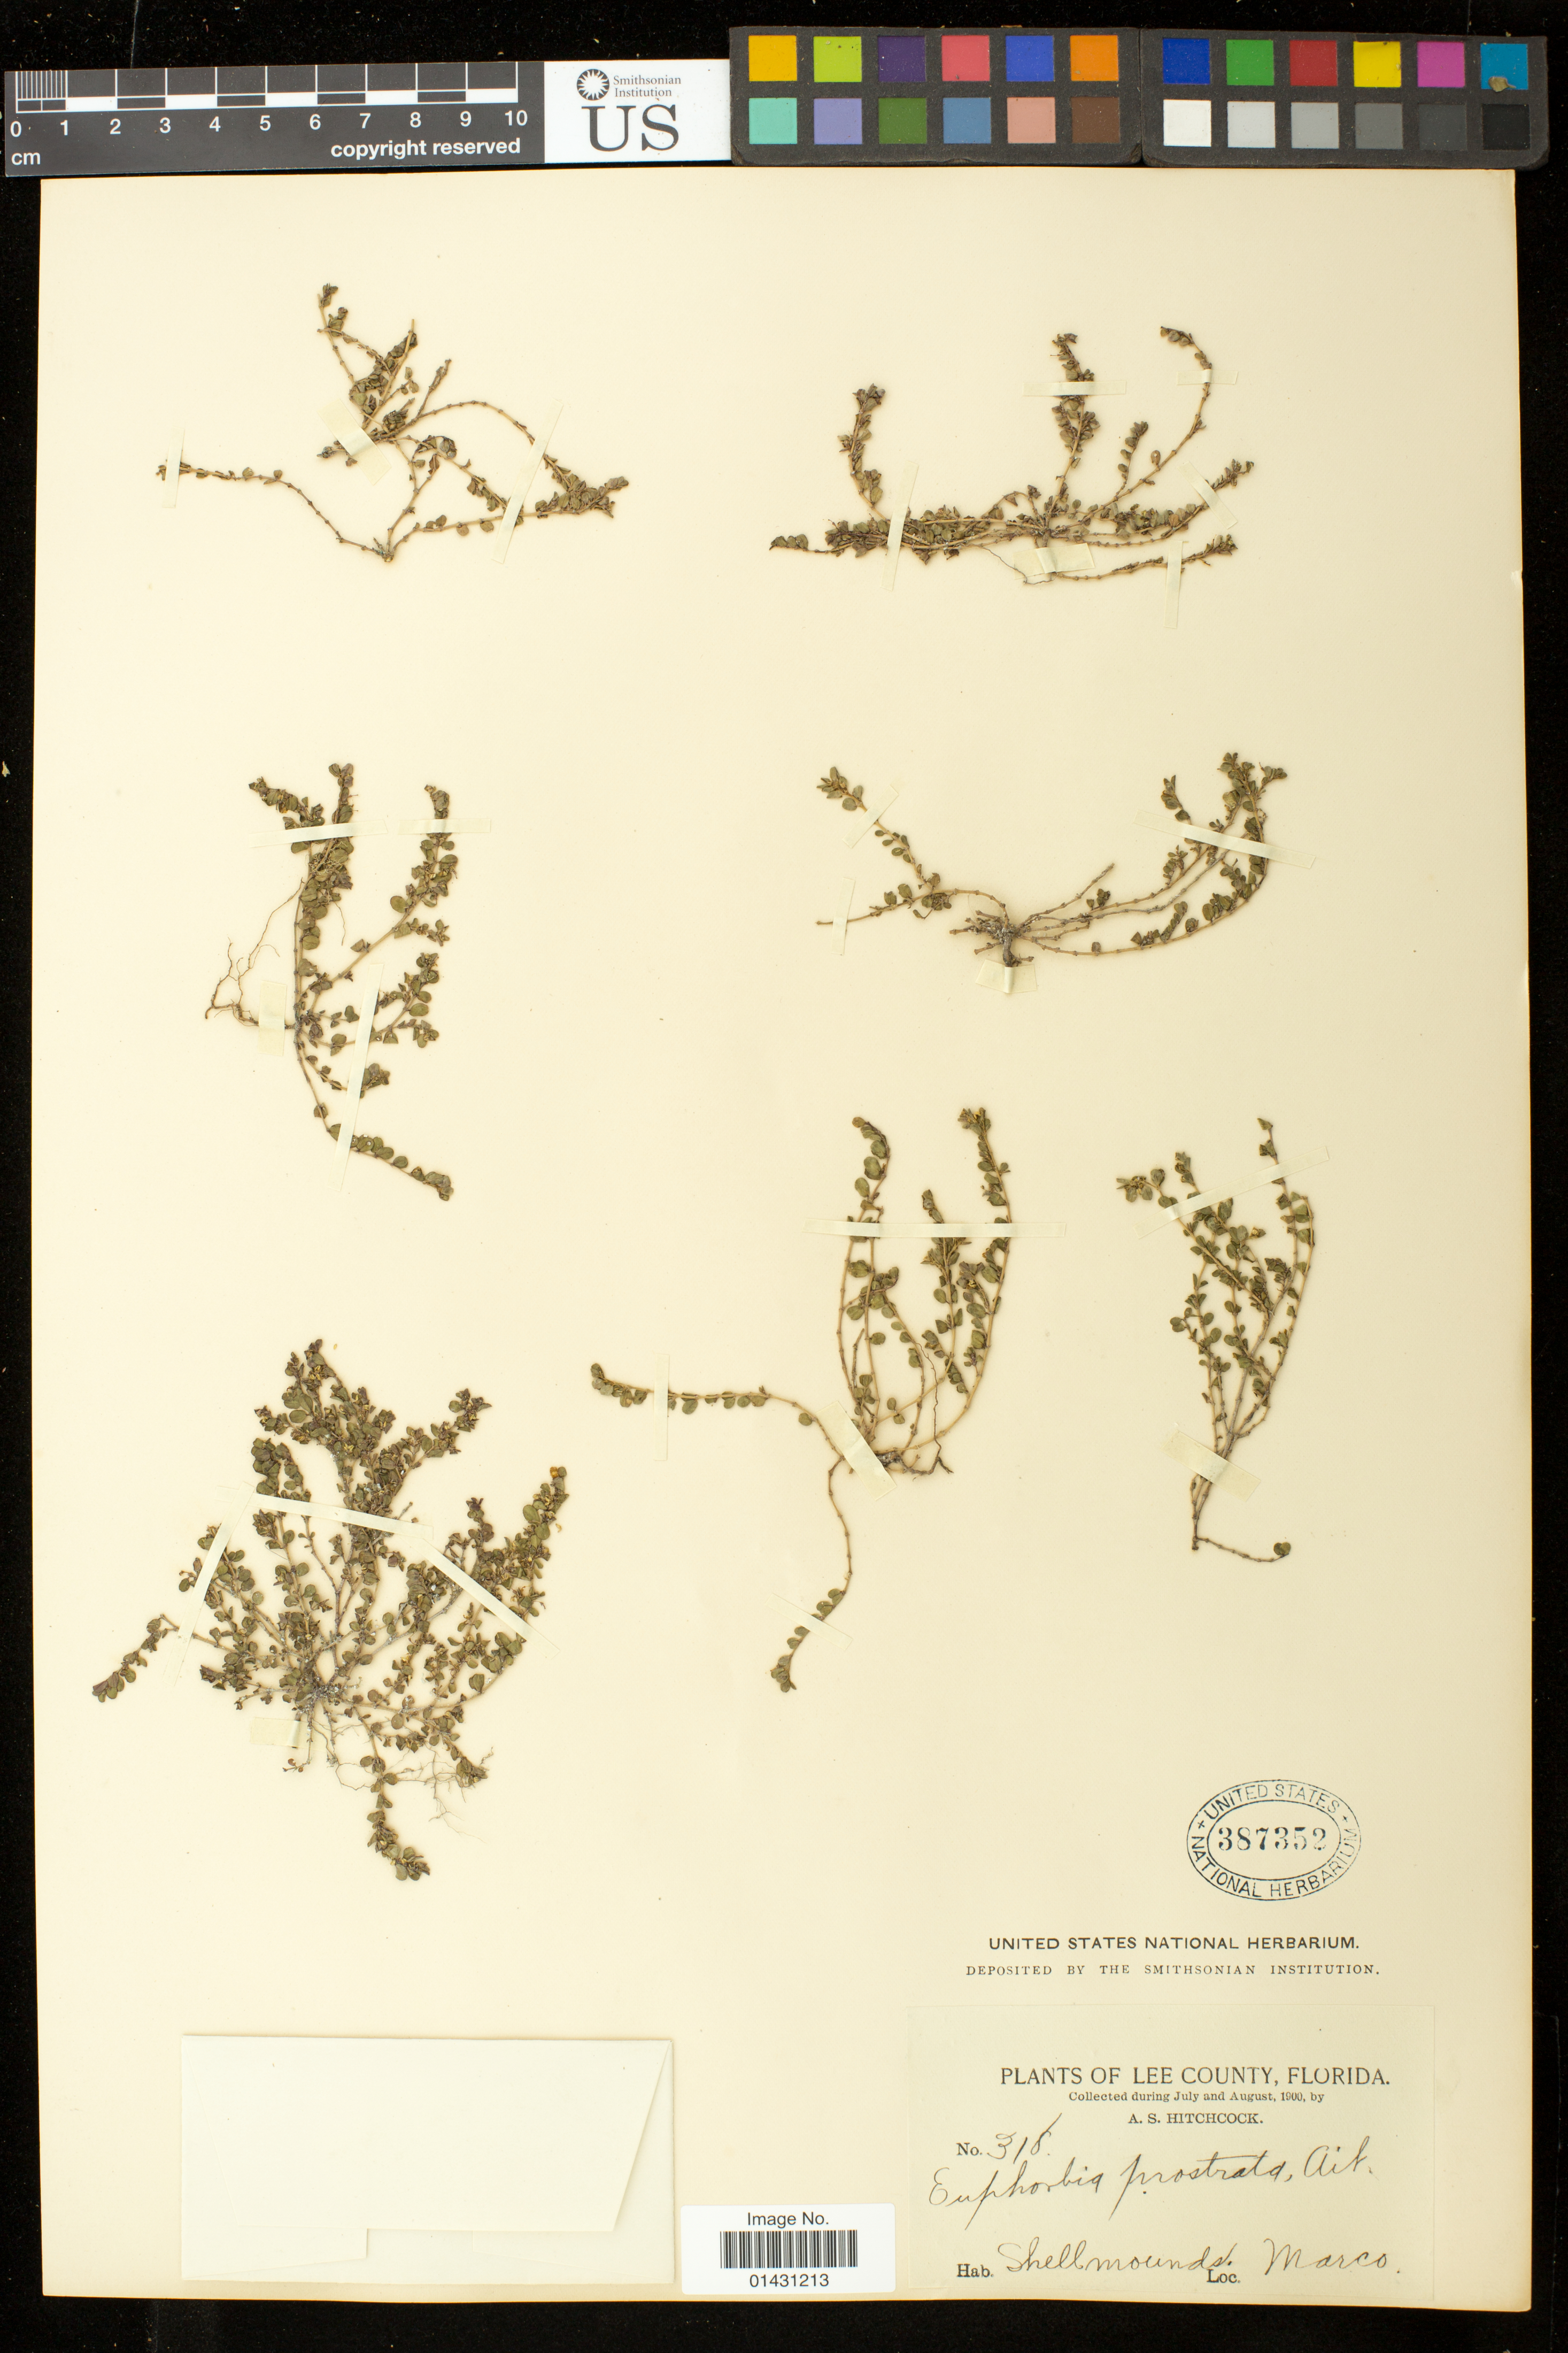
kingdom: Plantae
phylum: Tracheophyta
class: Magnoliopsida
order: Malpighiales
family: Euphorbiaceae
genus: Euphorbia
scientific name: Euphorbia prostrata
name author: Aiton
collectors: A. S. Hitchcock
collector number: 318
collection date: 1900-07/1900-08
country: United States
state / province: Florida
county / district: Lee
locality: Shell mounds. Marco.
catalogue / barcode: US 387352